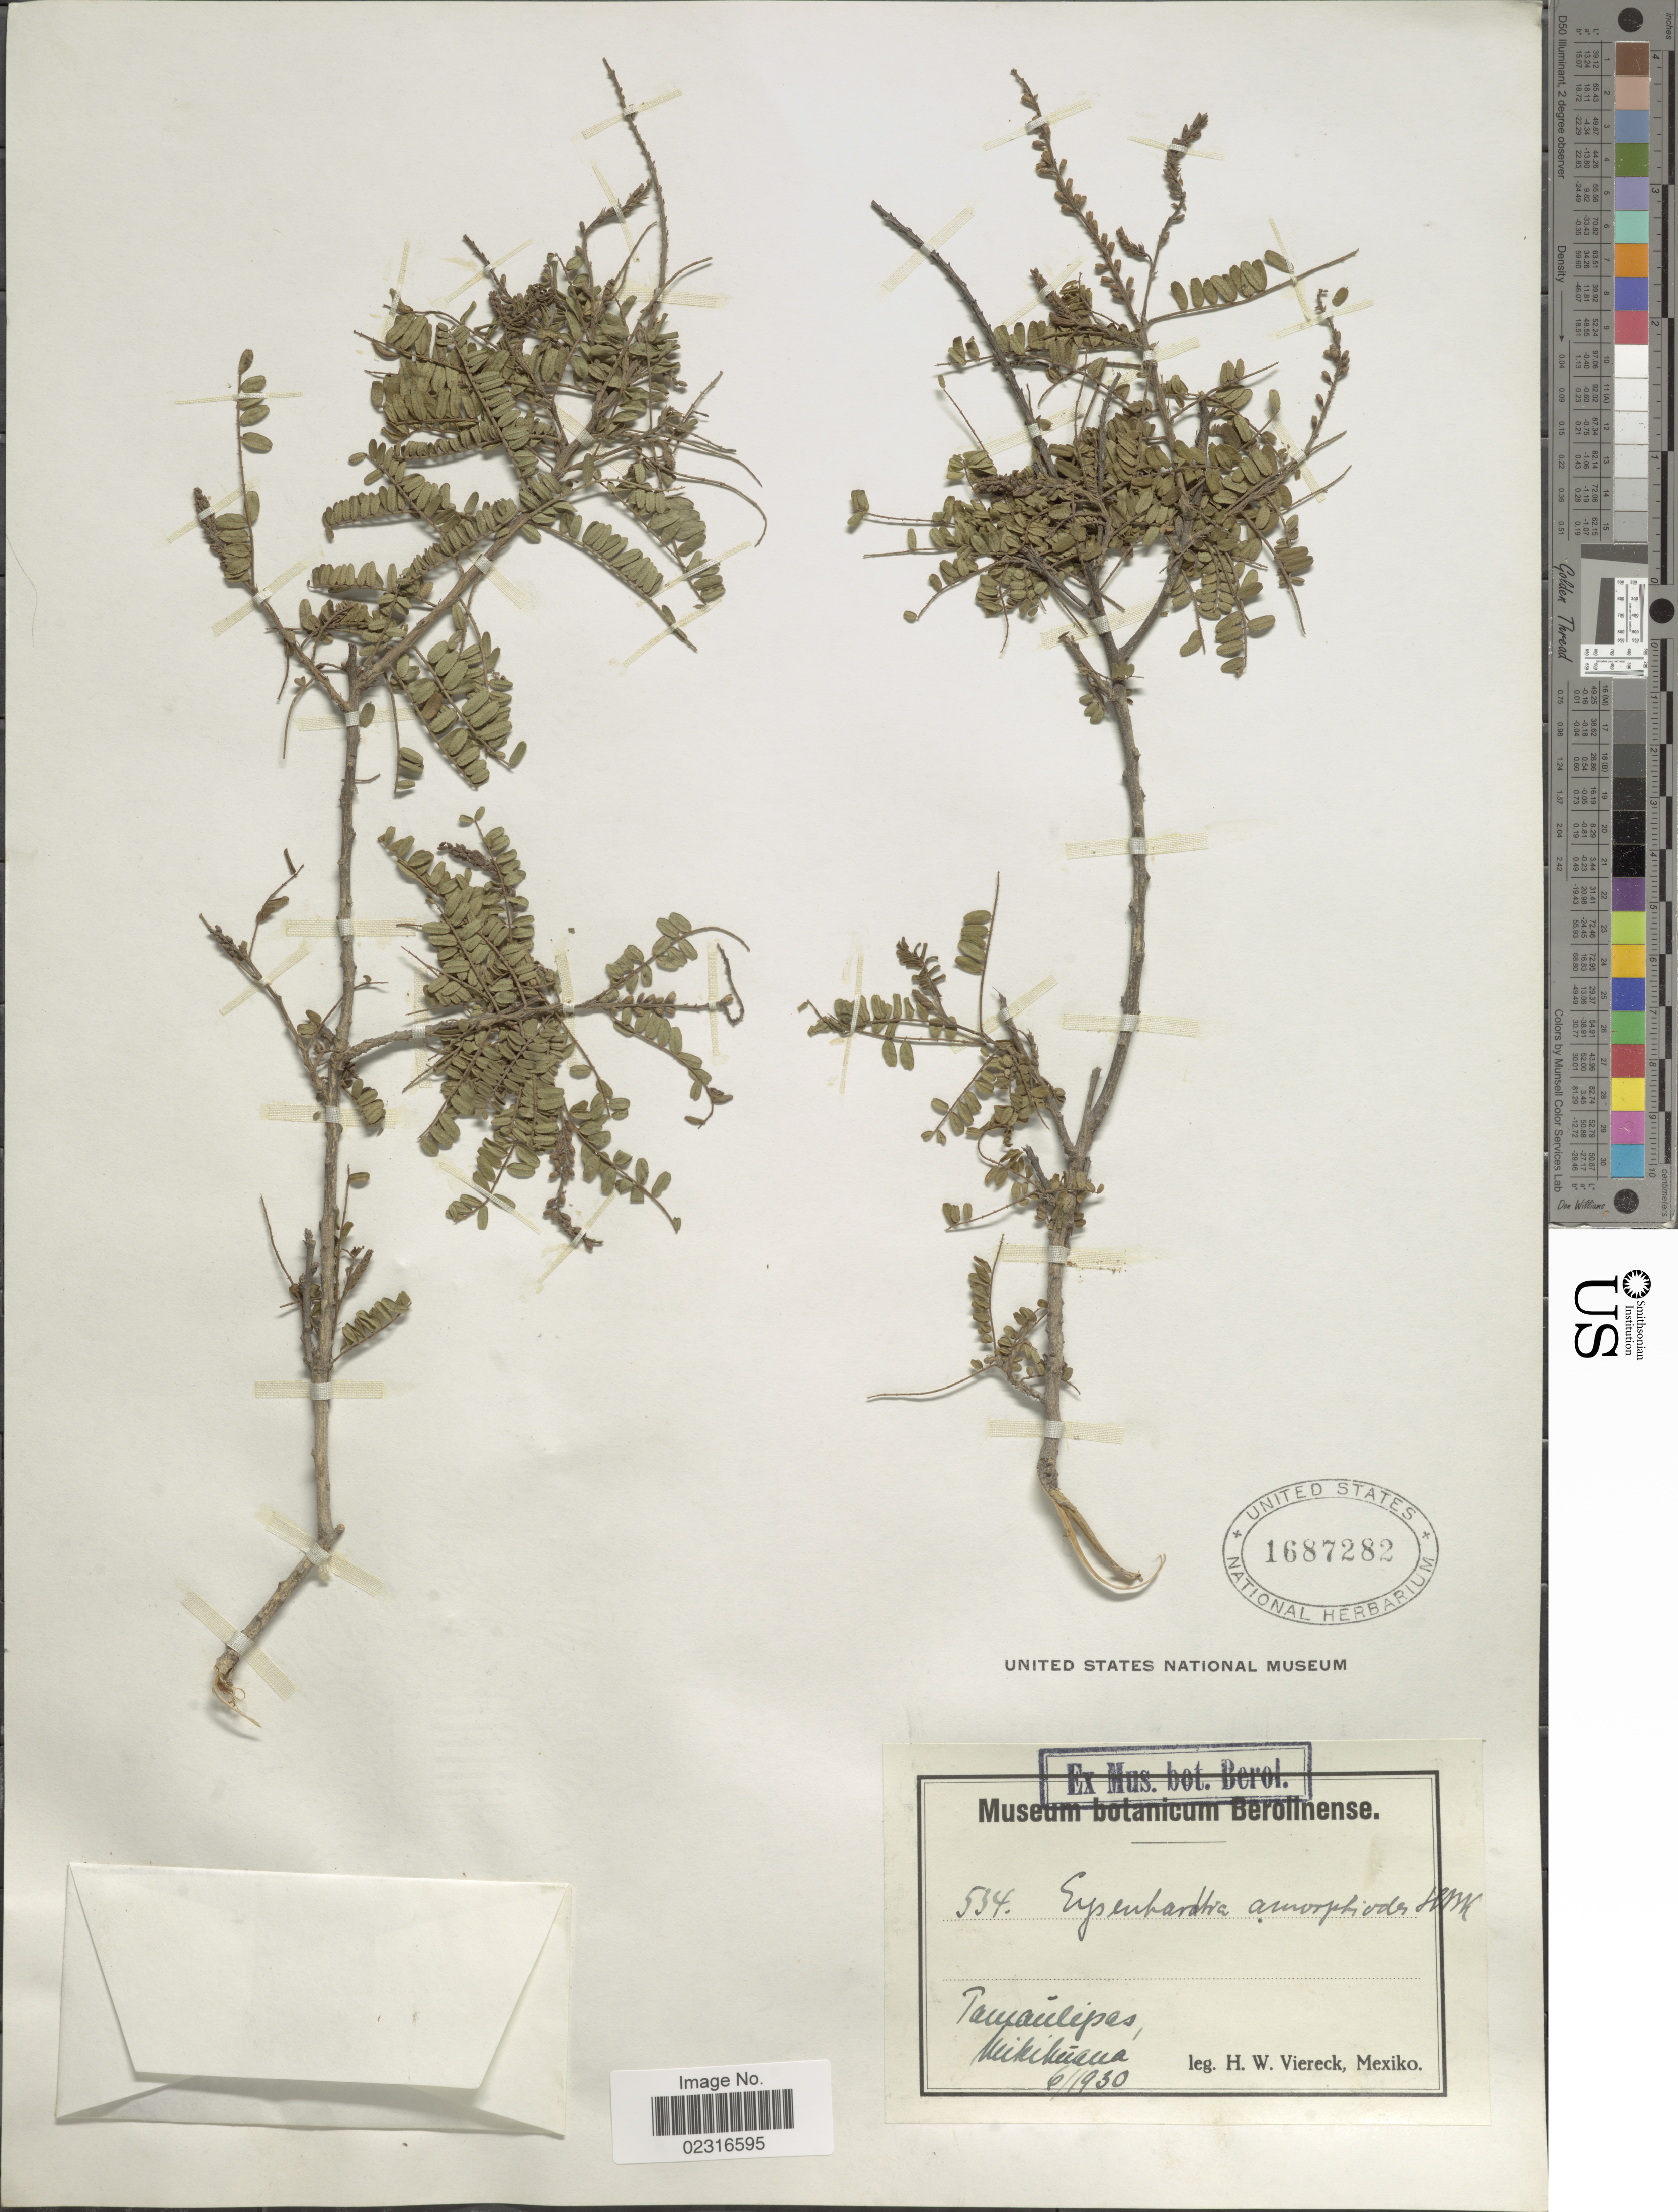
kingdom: Plantae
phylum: Tracheophyta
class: Magnoliopsida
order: Fabales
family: Fabaceae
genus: Eysenhardtia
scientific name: Eysenhardtia texana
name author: Scheele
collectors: H. W. Viereck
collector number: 534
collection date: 1930-06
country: Mexico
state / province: Tamaulipas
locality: Mikihuaca.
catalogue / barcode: US 1687282